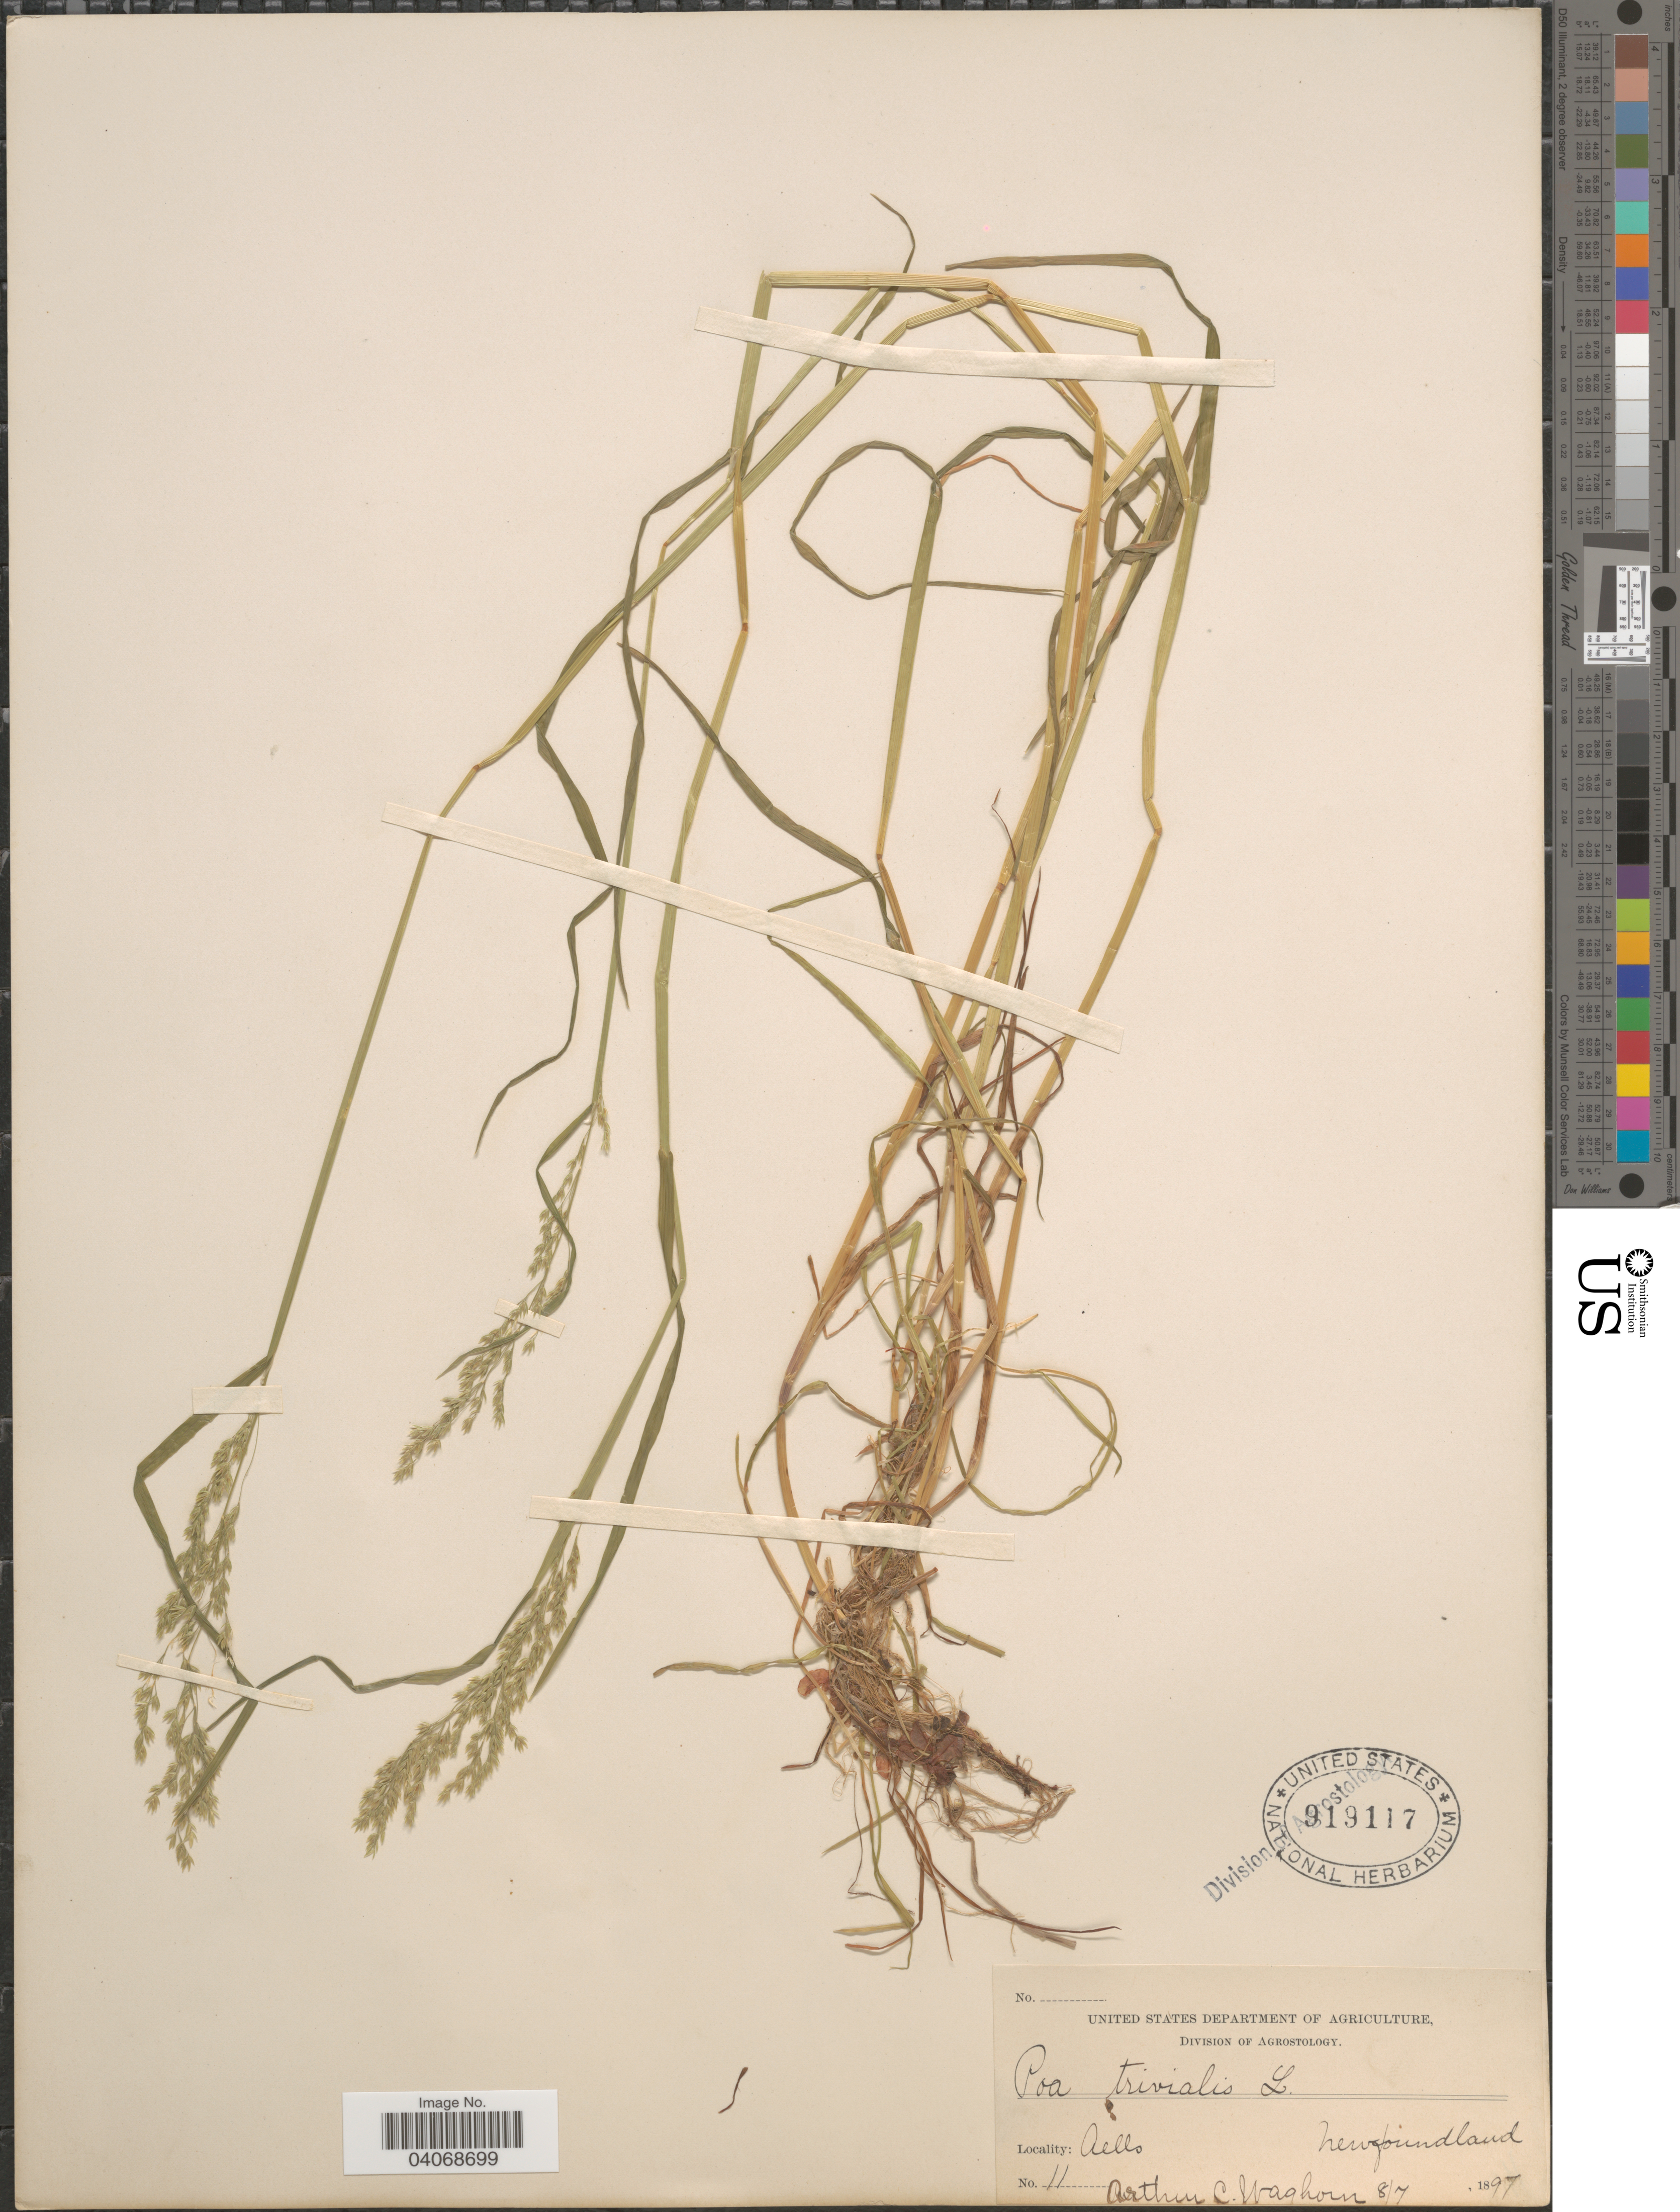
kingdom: Plantae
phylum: Tracheophyta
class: Liliopsida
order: Poales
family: Poaceae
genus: Poa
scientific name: Poa trivialis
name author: L.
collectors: A. Waghorne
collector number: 11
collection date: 1897-07-08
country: Canada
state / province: Newfoundland and Labrador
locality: Culls (Cull's Harbour). Newfoundland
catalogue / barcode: US 919117